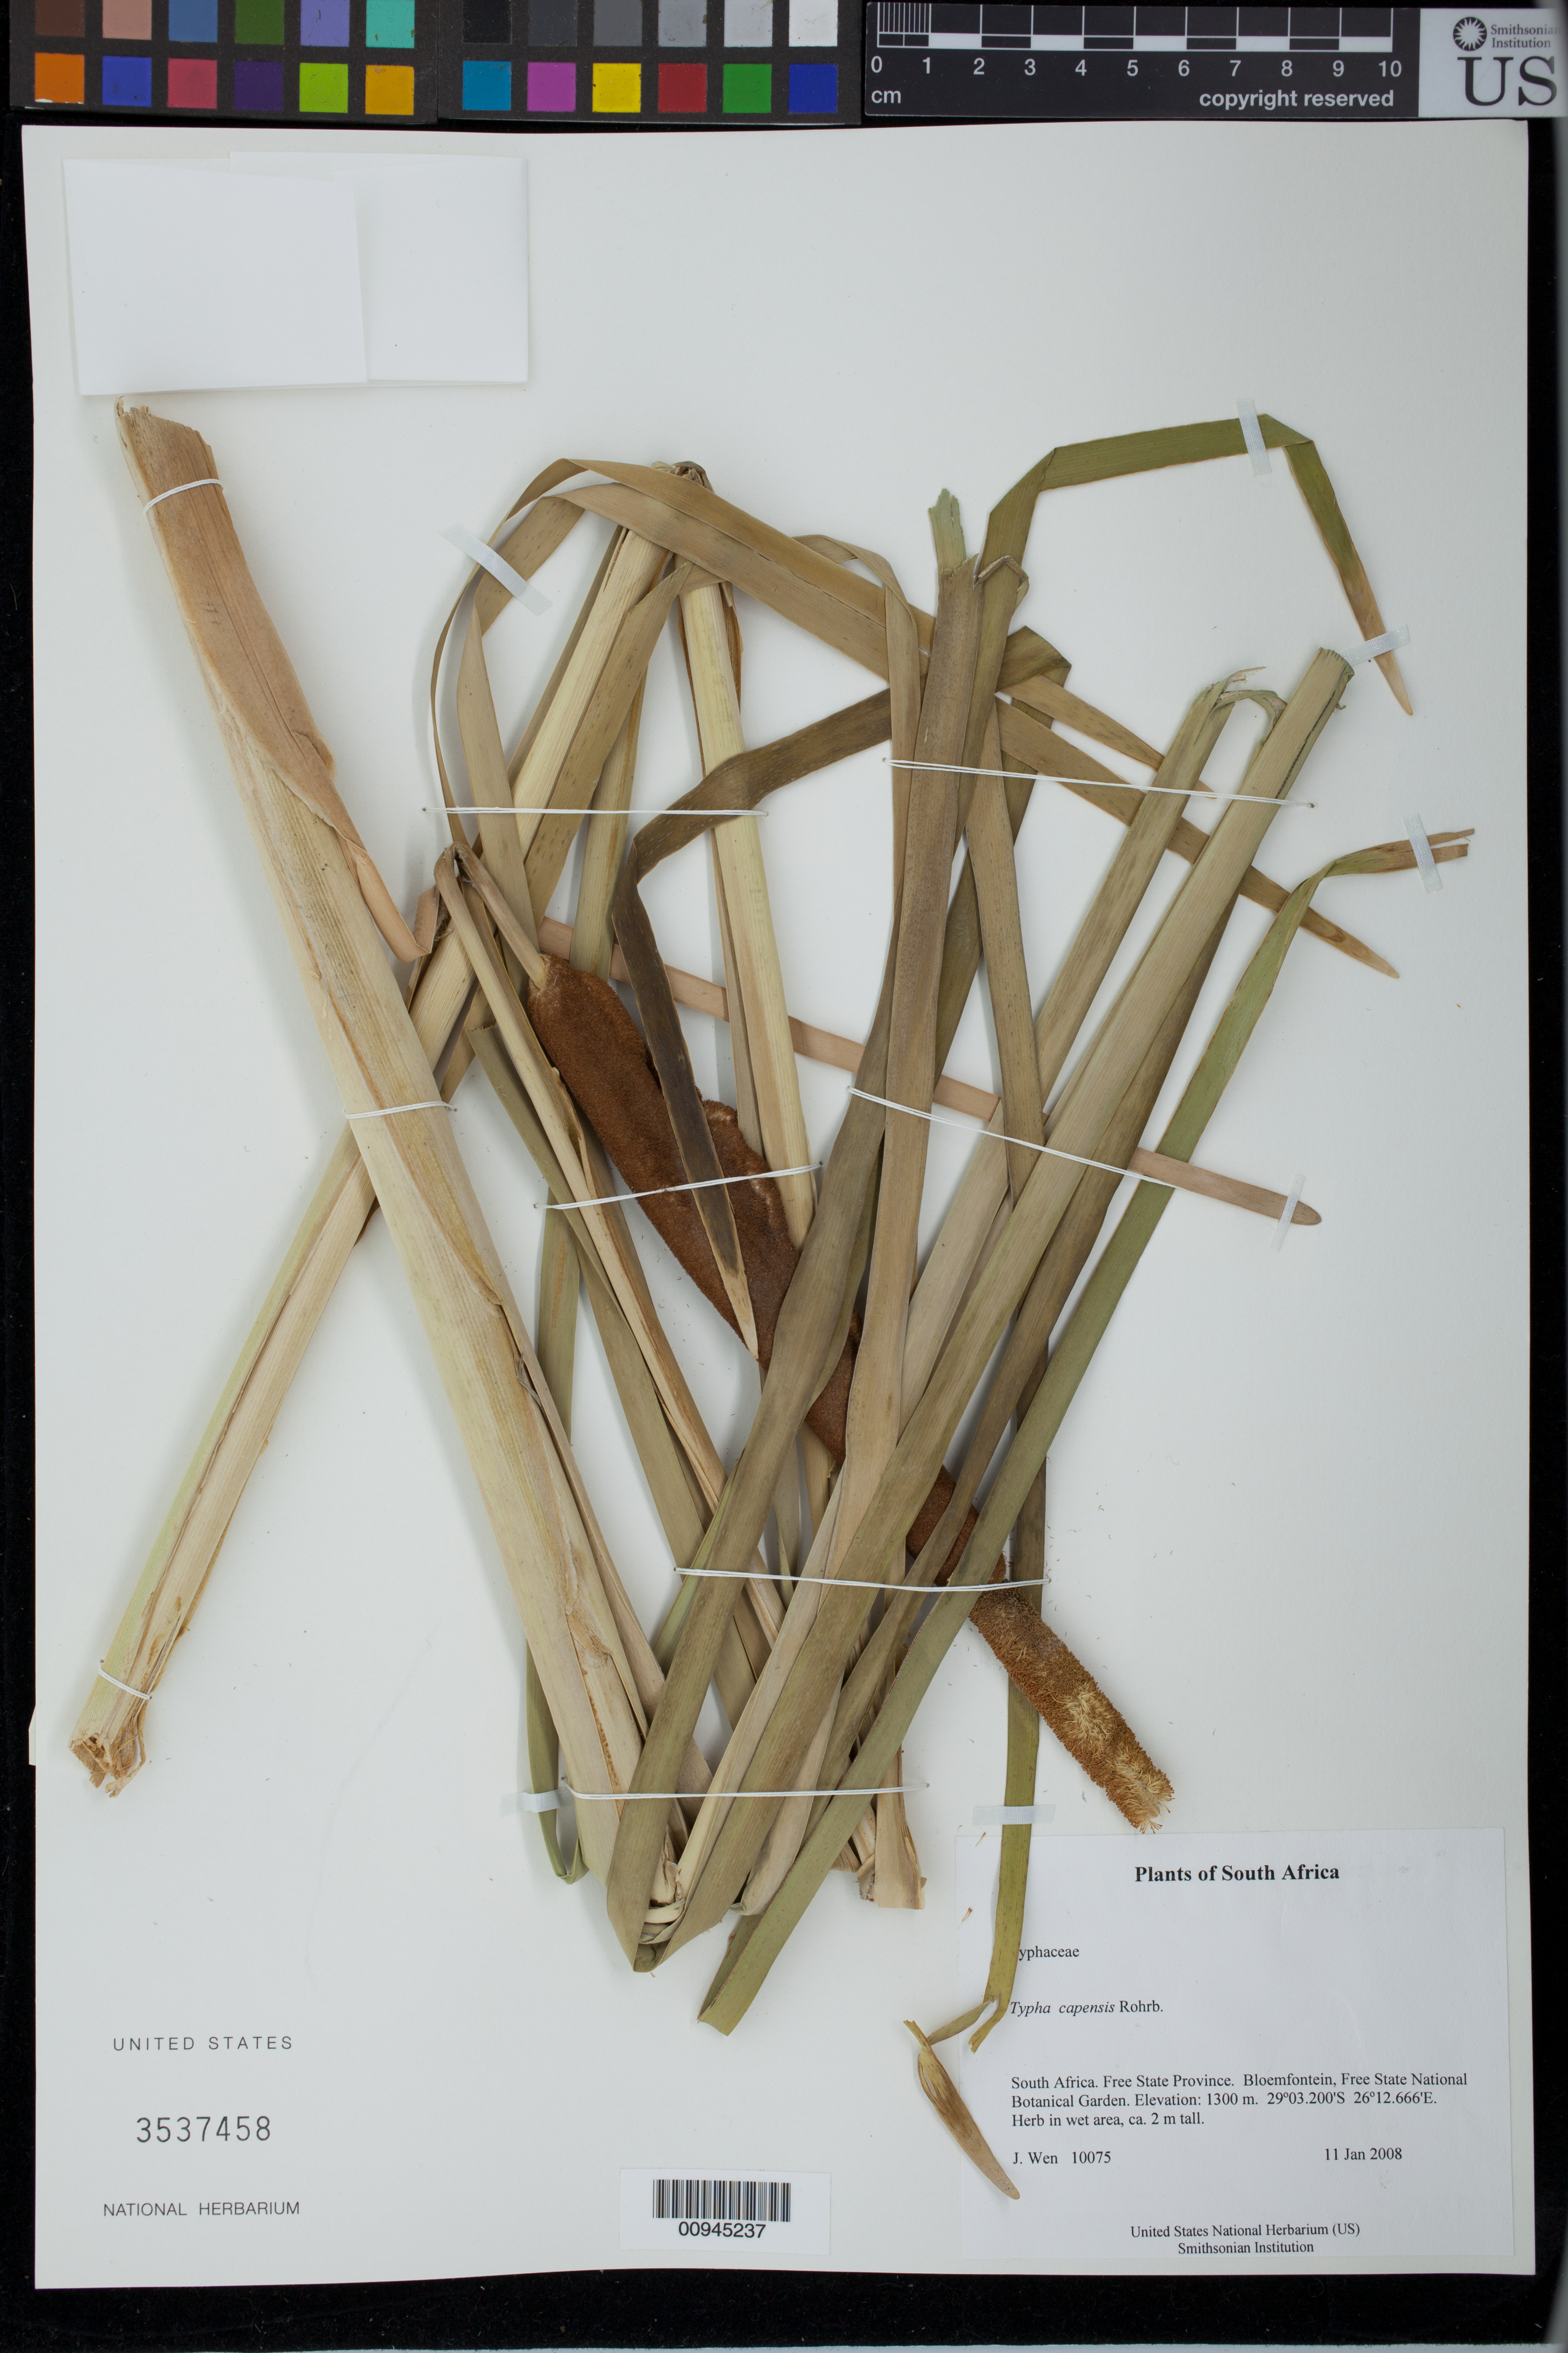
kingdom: Plantae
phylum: Tracheophyta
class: Liliopsida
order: Poales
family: Typhaceae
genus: Typha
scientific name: Typha capensis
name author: (Rohrb.) N.E. Br.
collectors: J. Wen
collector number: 10075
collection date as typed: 11 Jan 2008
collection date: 2008-01-11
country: South Africa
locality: Free State Province. Bloemfontein, Free State National Botanical Garden.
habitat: In wet area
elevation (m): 1300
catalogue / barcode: US 3537458